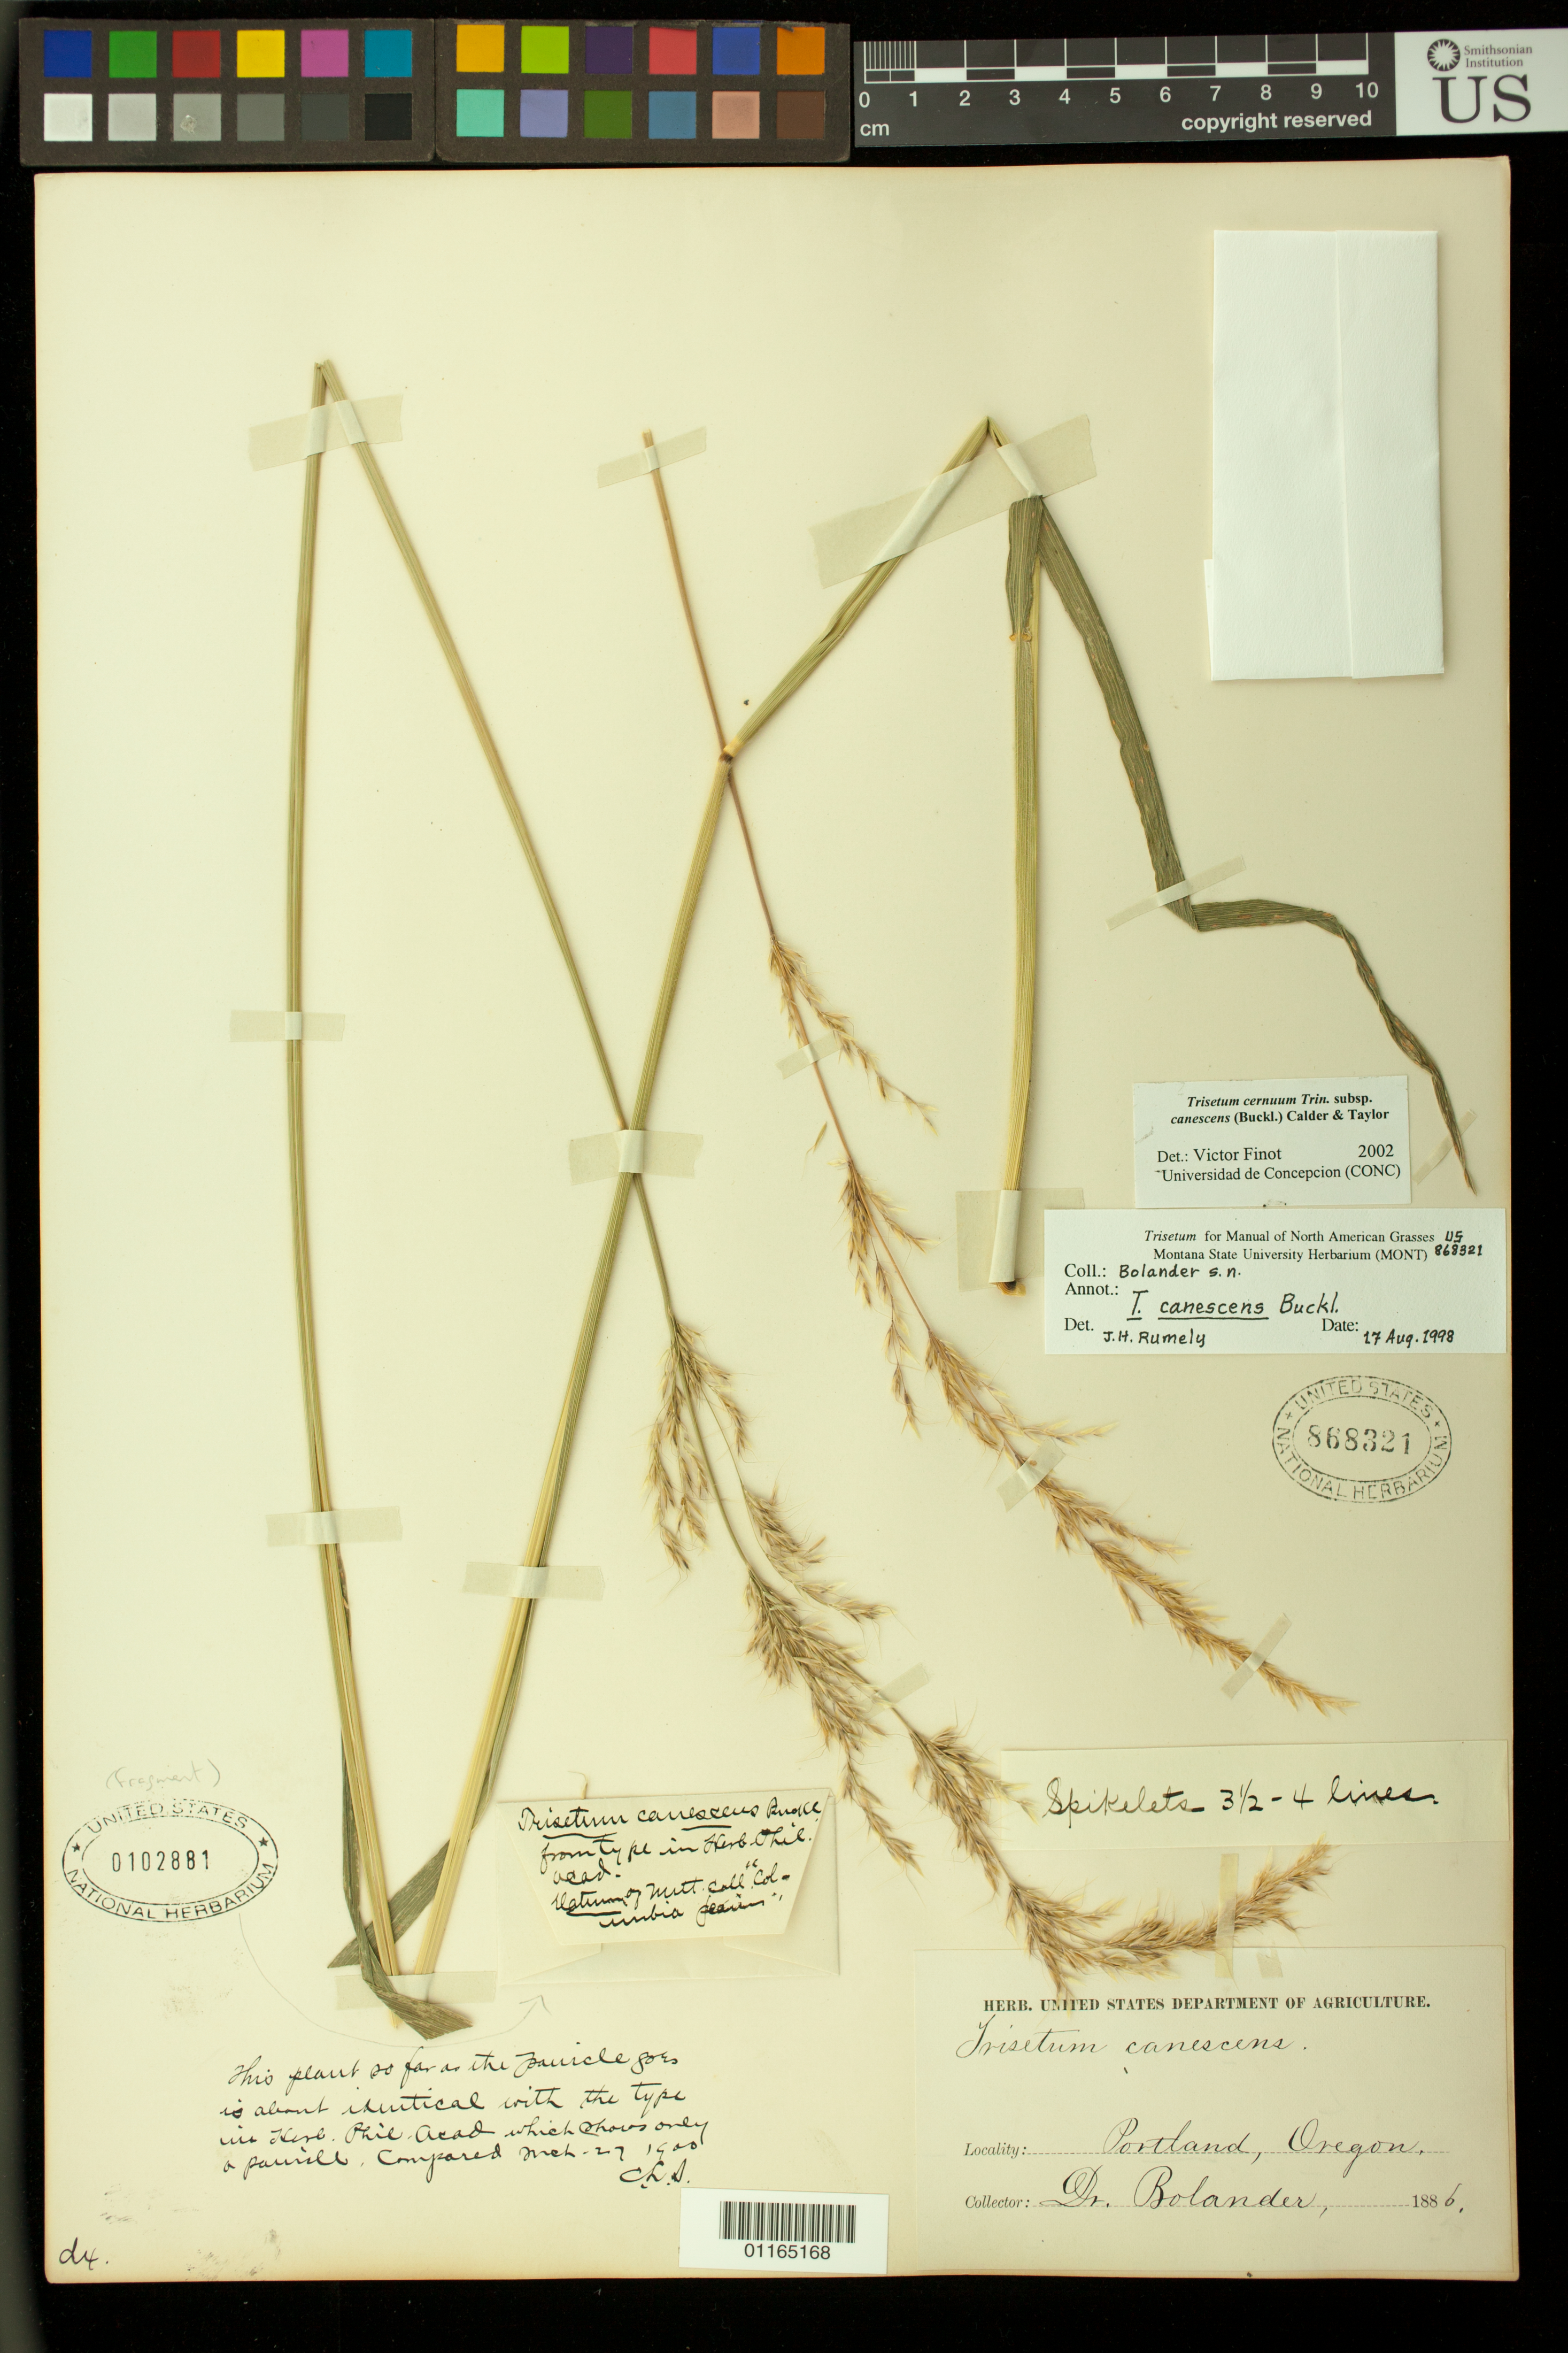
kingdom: Plantae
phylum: Tracheophyta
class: Liliopsida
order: Poales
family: Poaceae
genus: Trisetum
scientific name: Trisetum canescens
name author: Buckley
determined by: Rumely, J. H.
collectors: H. Bolander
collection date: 1886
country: United States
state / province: Oregon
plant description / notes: This specimen is not a type, but has a small type fragment mounted with it (USNH 102881) and is filed in the Type Herbarium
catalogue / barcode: US 868321